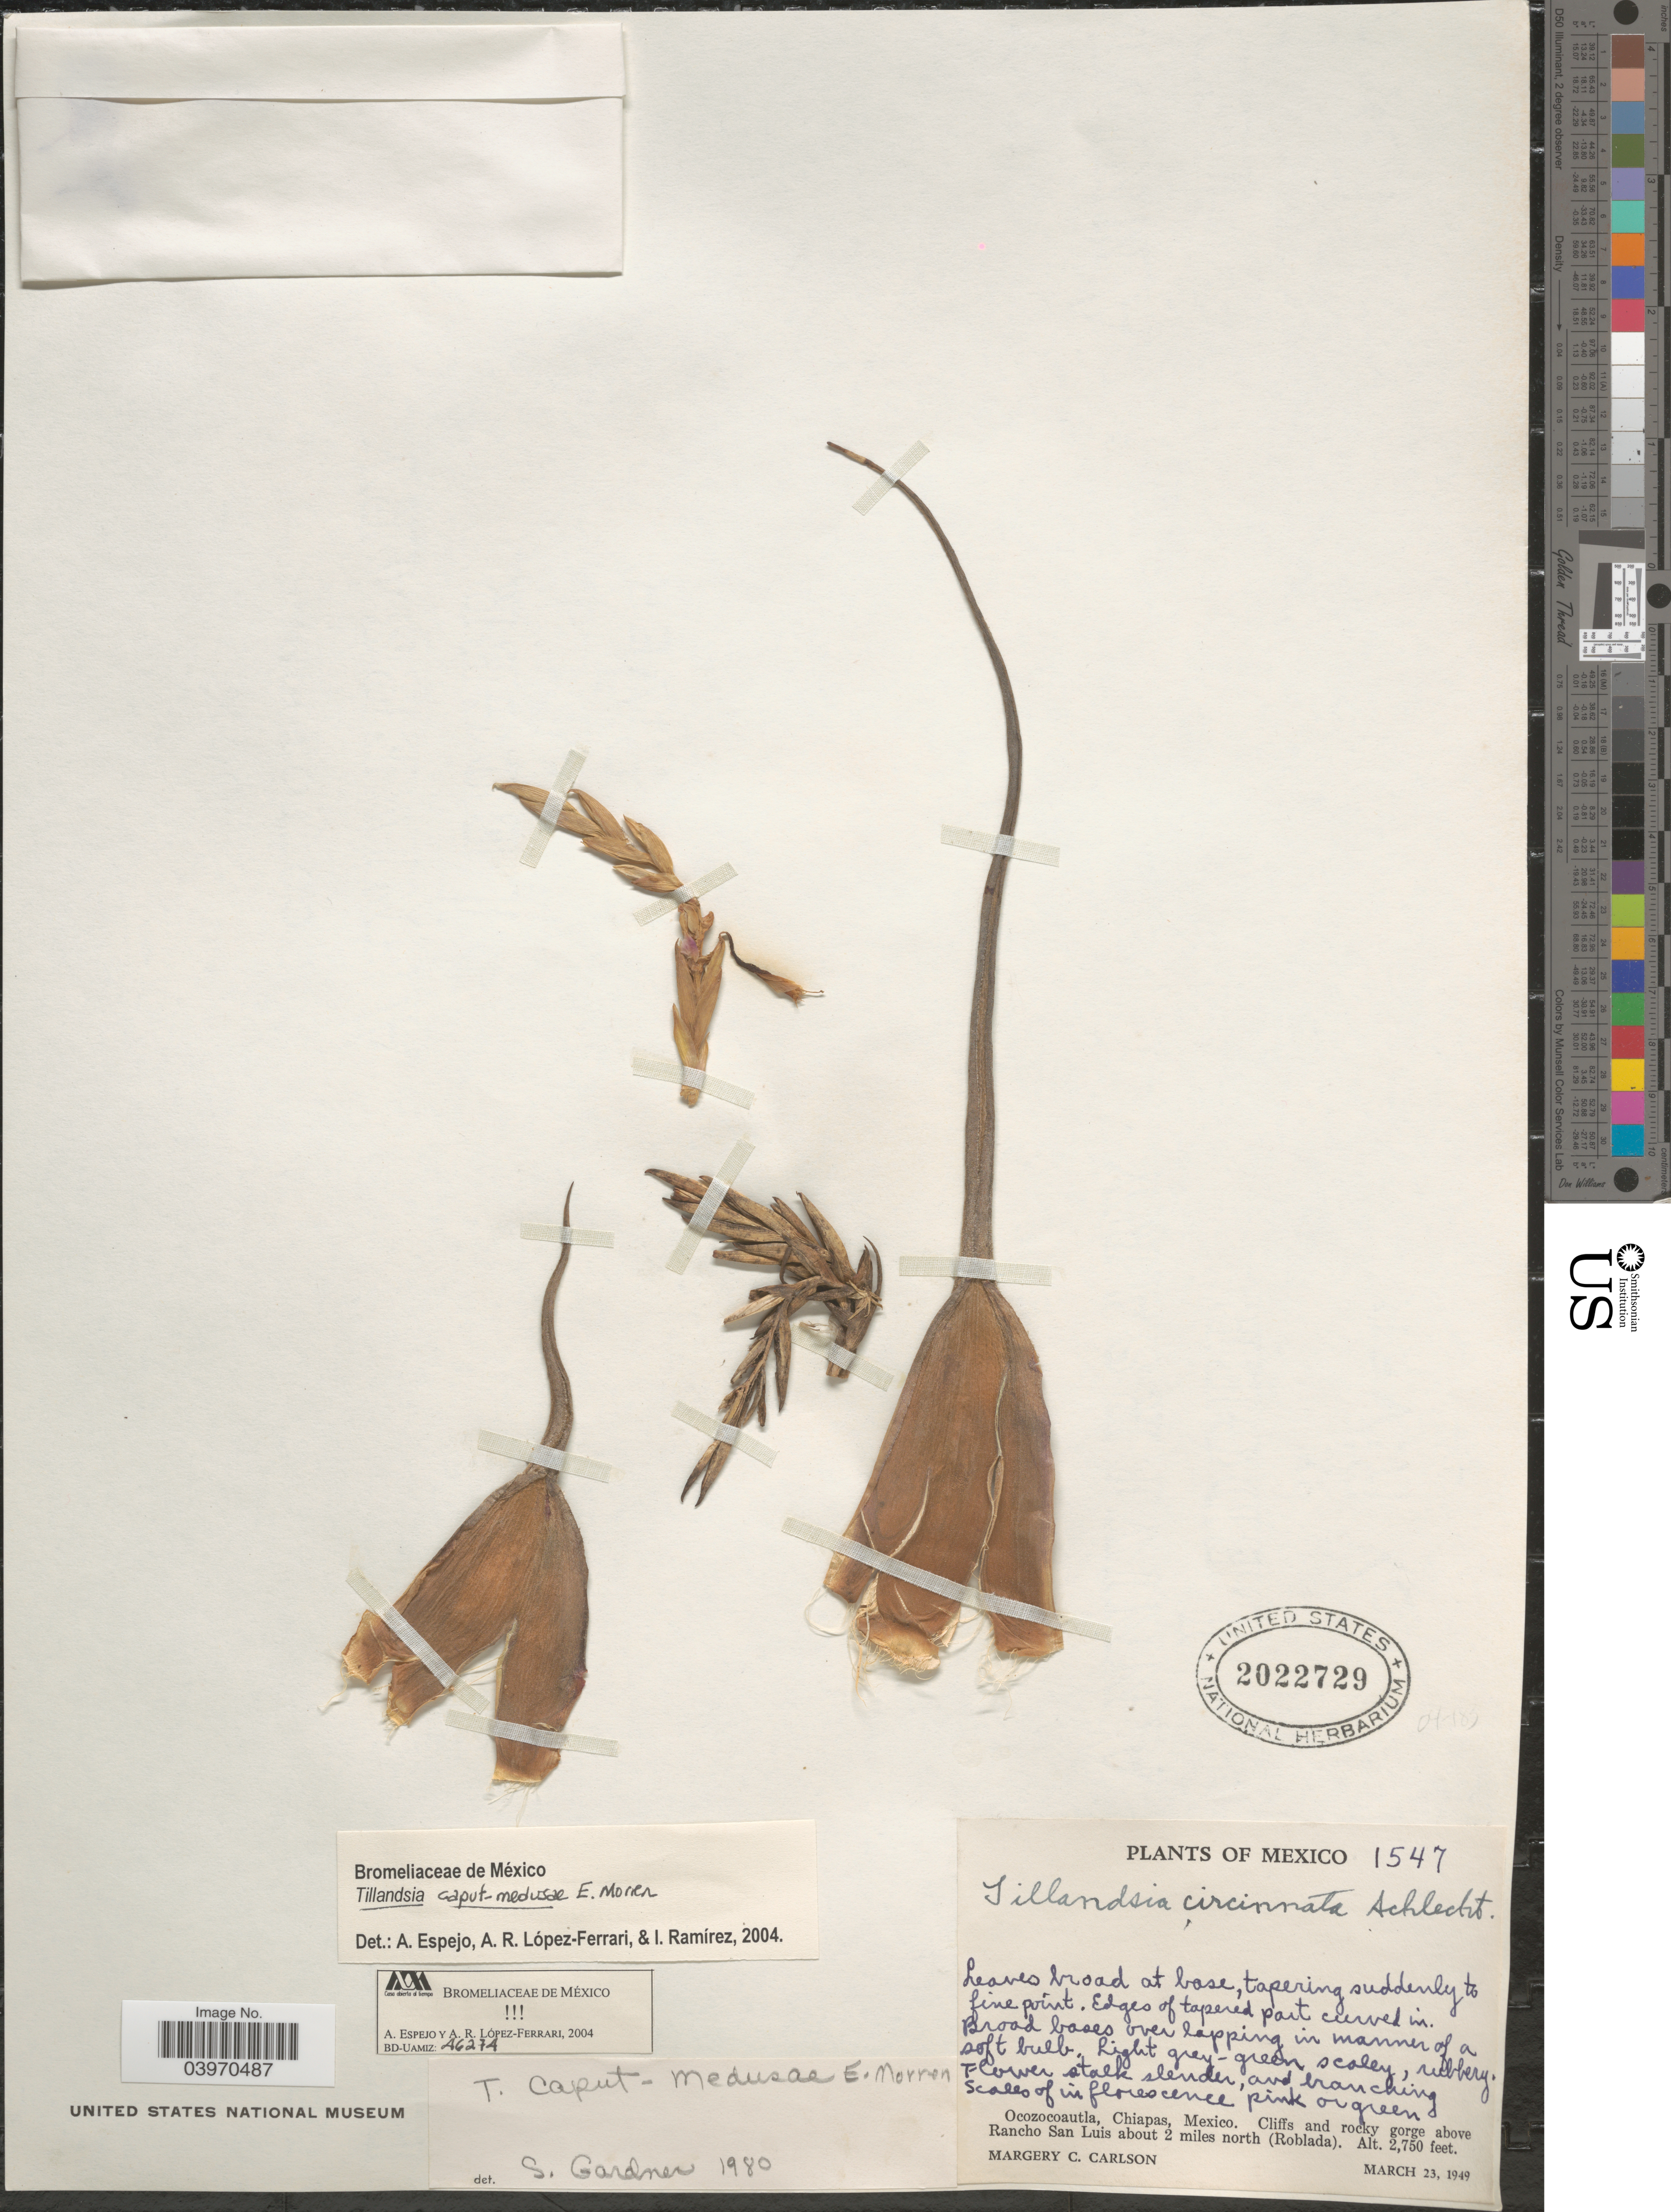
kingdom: Plantae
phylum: Tracheophyta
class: Liliopsida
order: Poales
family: Bromeliaceae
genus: Tillandsia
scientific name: Tillandsia caput-medusae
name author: É. Morren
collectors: M. C. Carlson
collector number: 1547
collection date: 1949-03-23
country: Mexico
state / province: Chiapas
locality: Ocozocoautla. Cliffs and rocky gorge above Rancho San Luis about 2 miles north (Roblada).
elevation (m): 838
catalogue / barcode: US 2022729